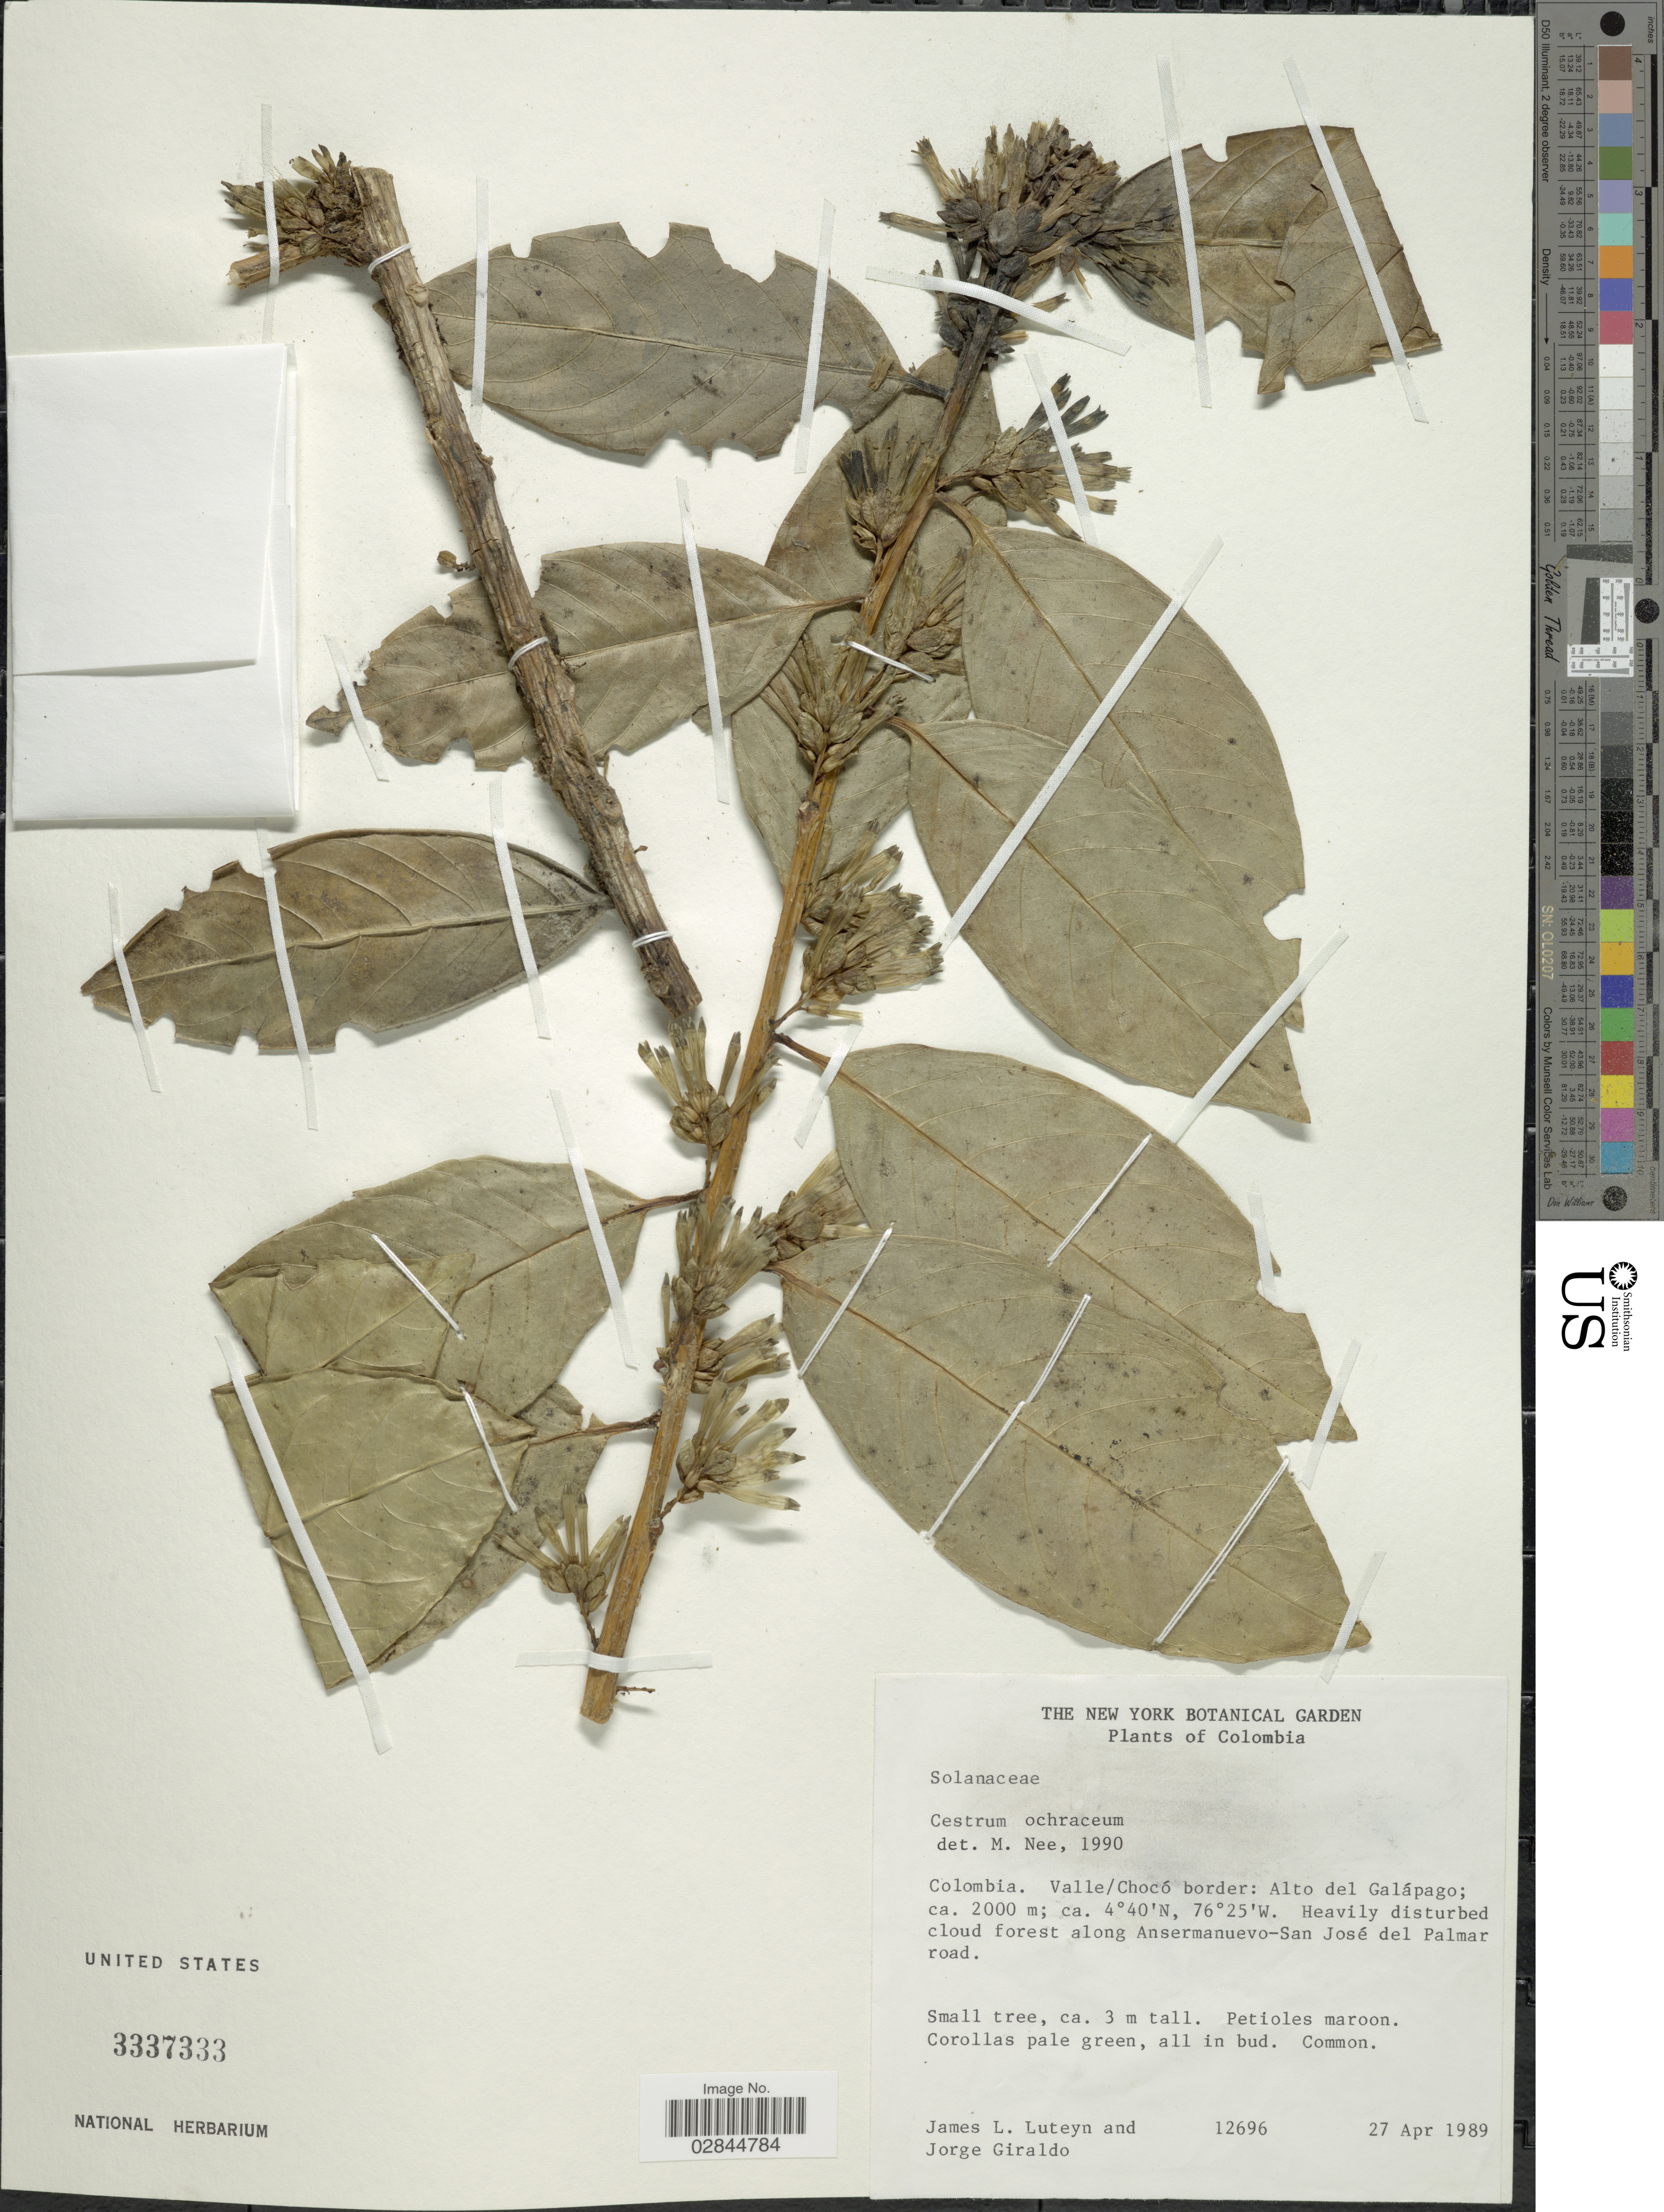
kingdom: Plantae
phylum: Tracheophyta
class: Magnoliopsida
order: Solanales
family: Solanaceae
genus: Cestrum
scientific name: Cestrum ochraceum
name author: Francey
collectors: J. L. Luteyn & J. Giraldo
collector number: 12696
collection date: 1989-04-27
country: Colombia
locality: Valle/ Chocó border: Alto del Galápago. Heavily disturbed cloud forest along Ansermanuevo- San José del Palmar road.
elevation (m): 2000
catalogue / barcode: US 3337333